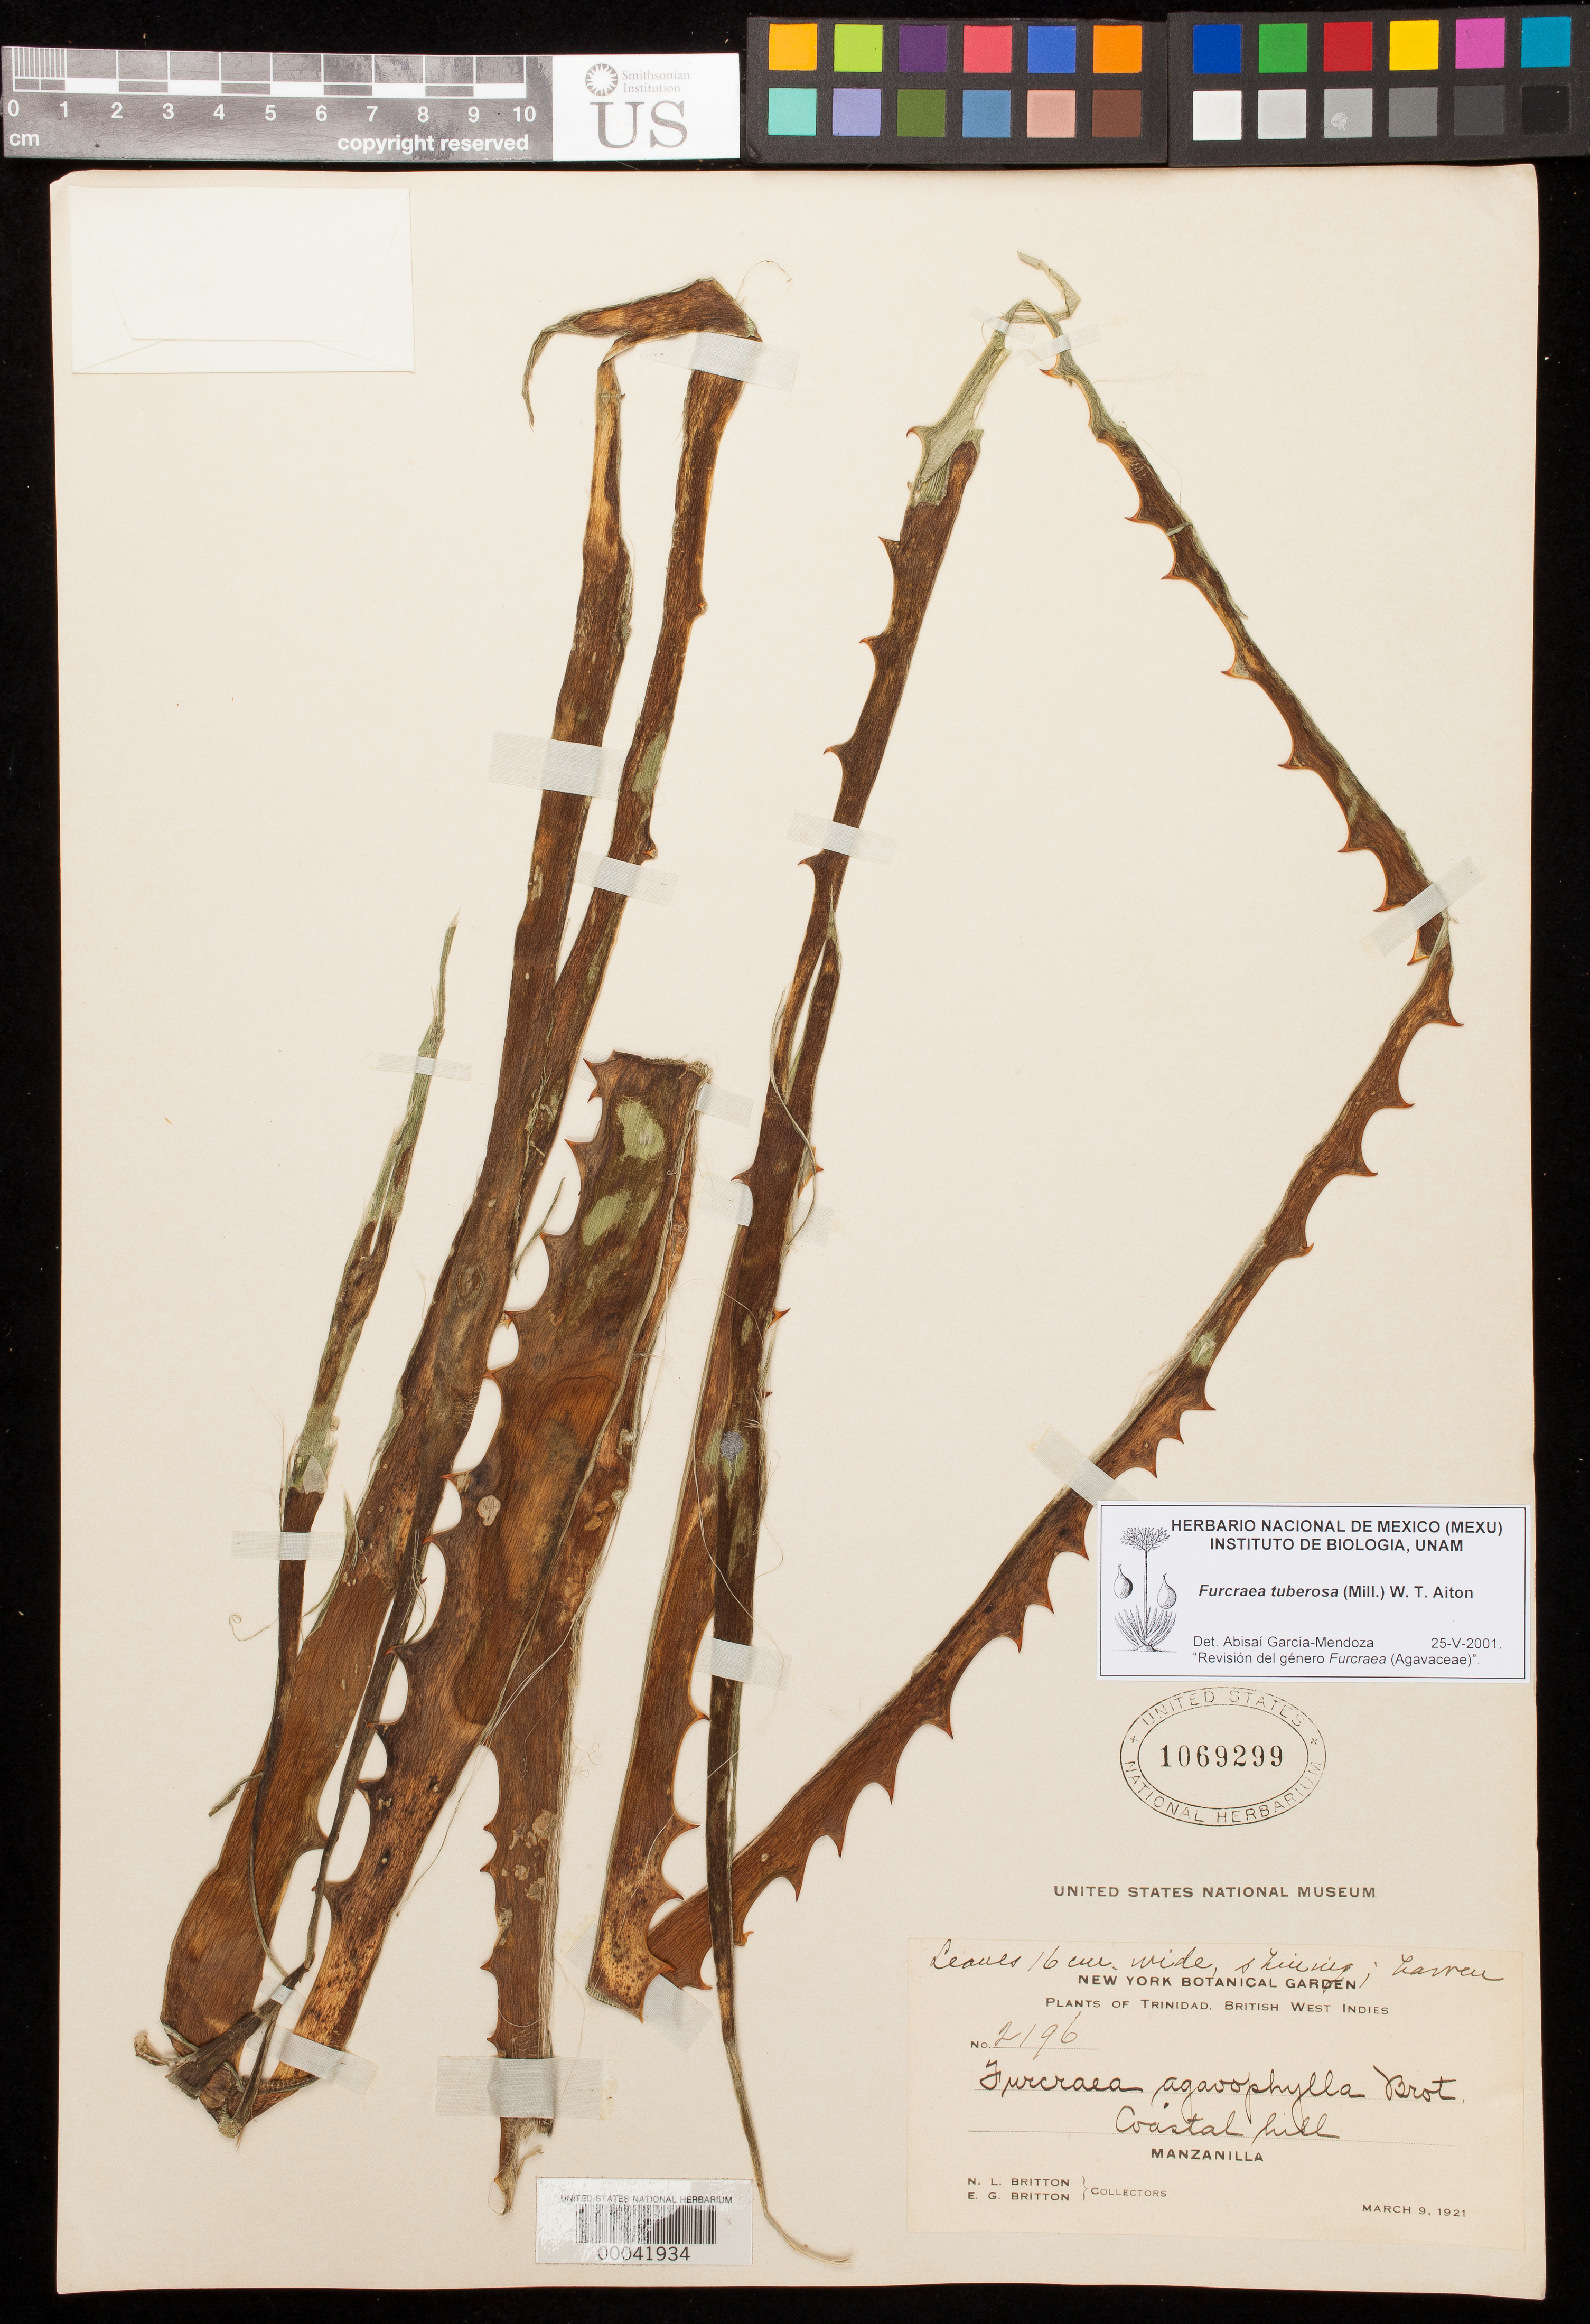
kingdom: Plantae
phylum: Tracheophyta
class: Liliopsida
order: Asparagales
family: Asparagaceae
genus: Furcraea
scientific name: Furcraea tuberosa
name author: (Mill.) W.T. Aiton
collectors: N. Britton & E. G. Britton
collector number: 2196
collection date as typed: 09 Mar 1921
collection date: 1921-03-09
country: Trinidad and Tobago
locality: Manzanilla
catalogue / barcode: US 1069299